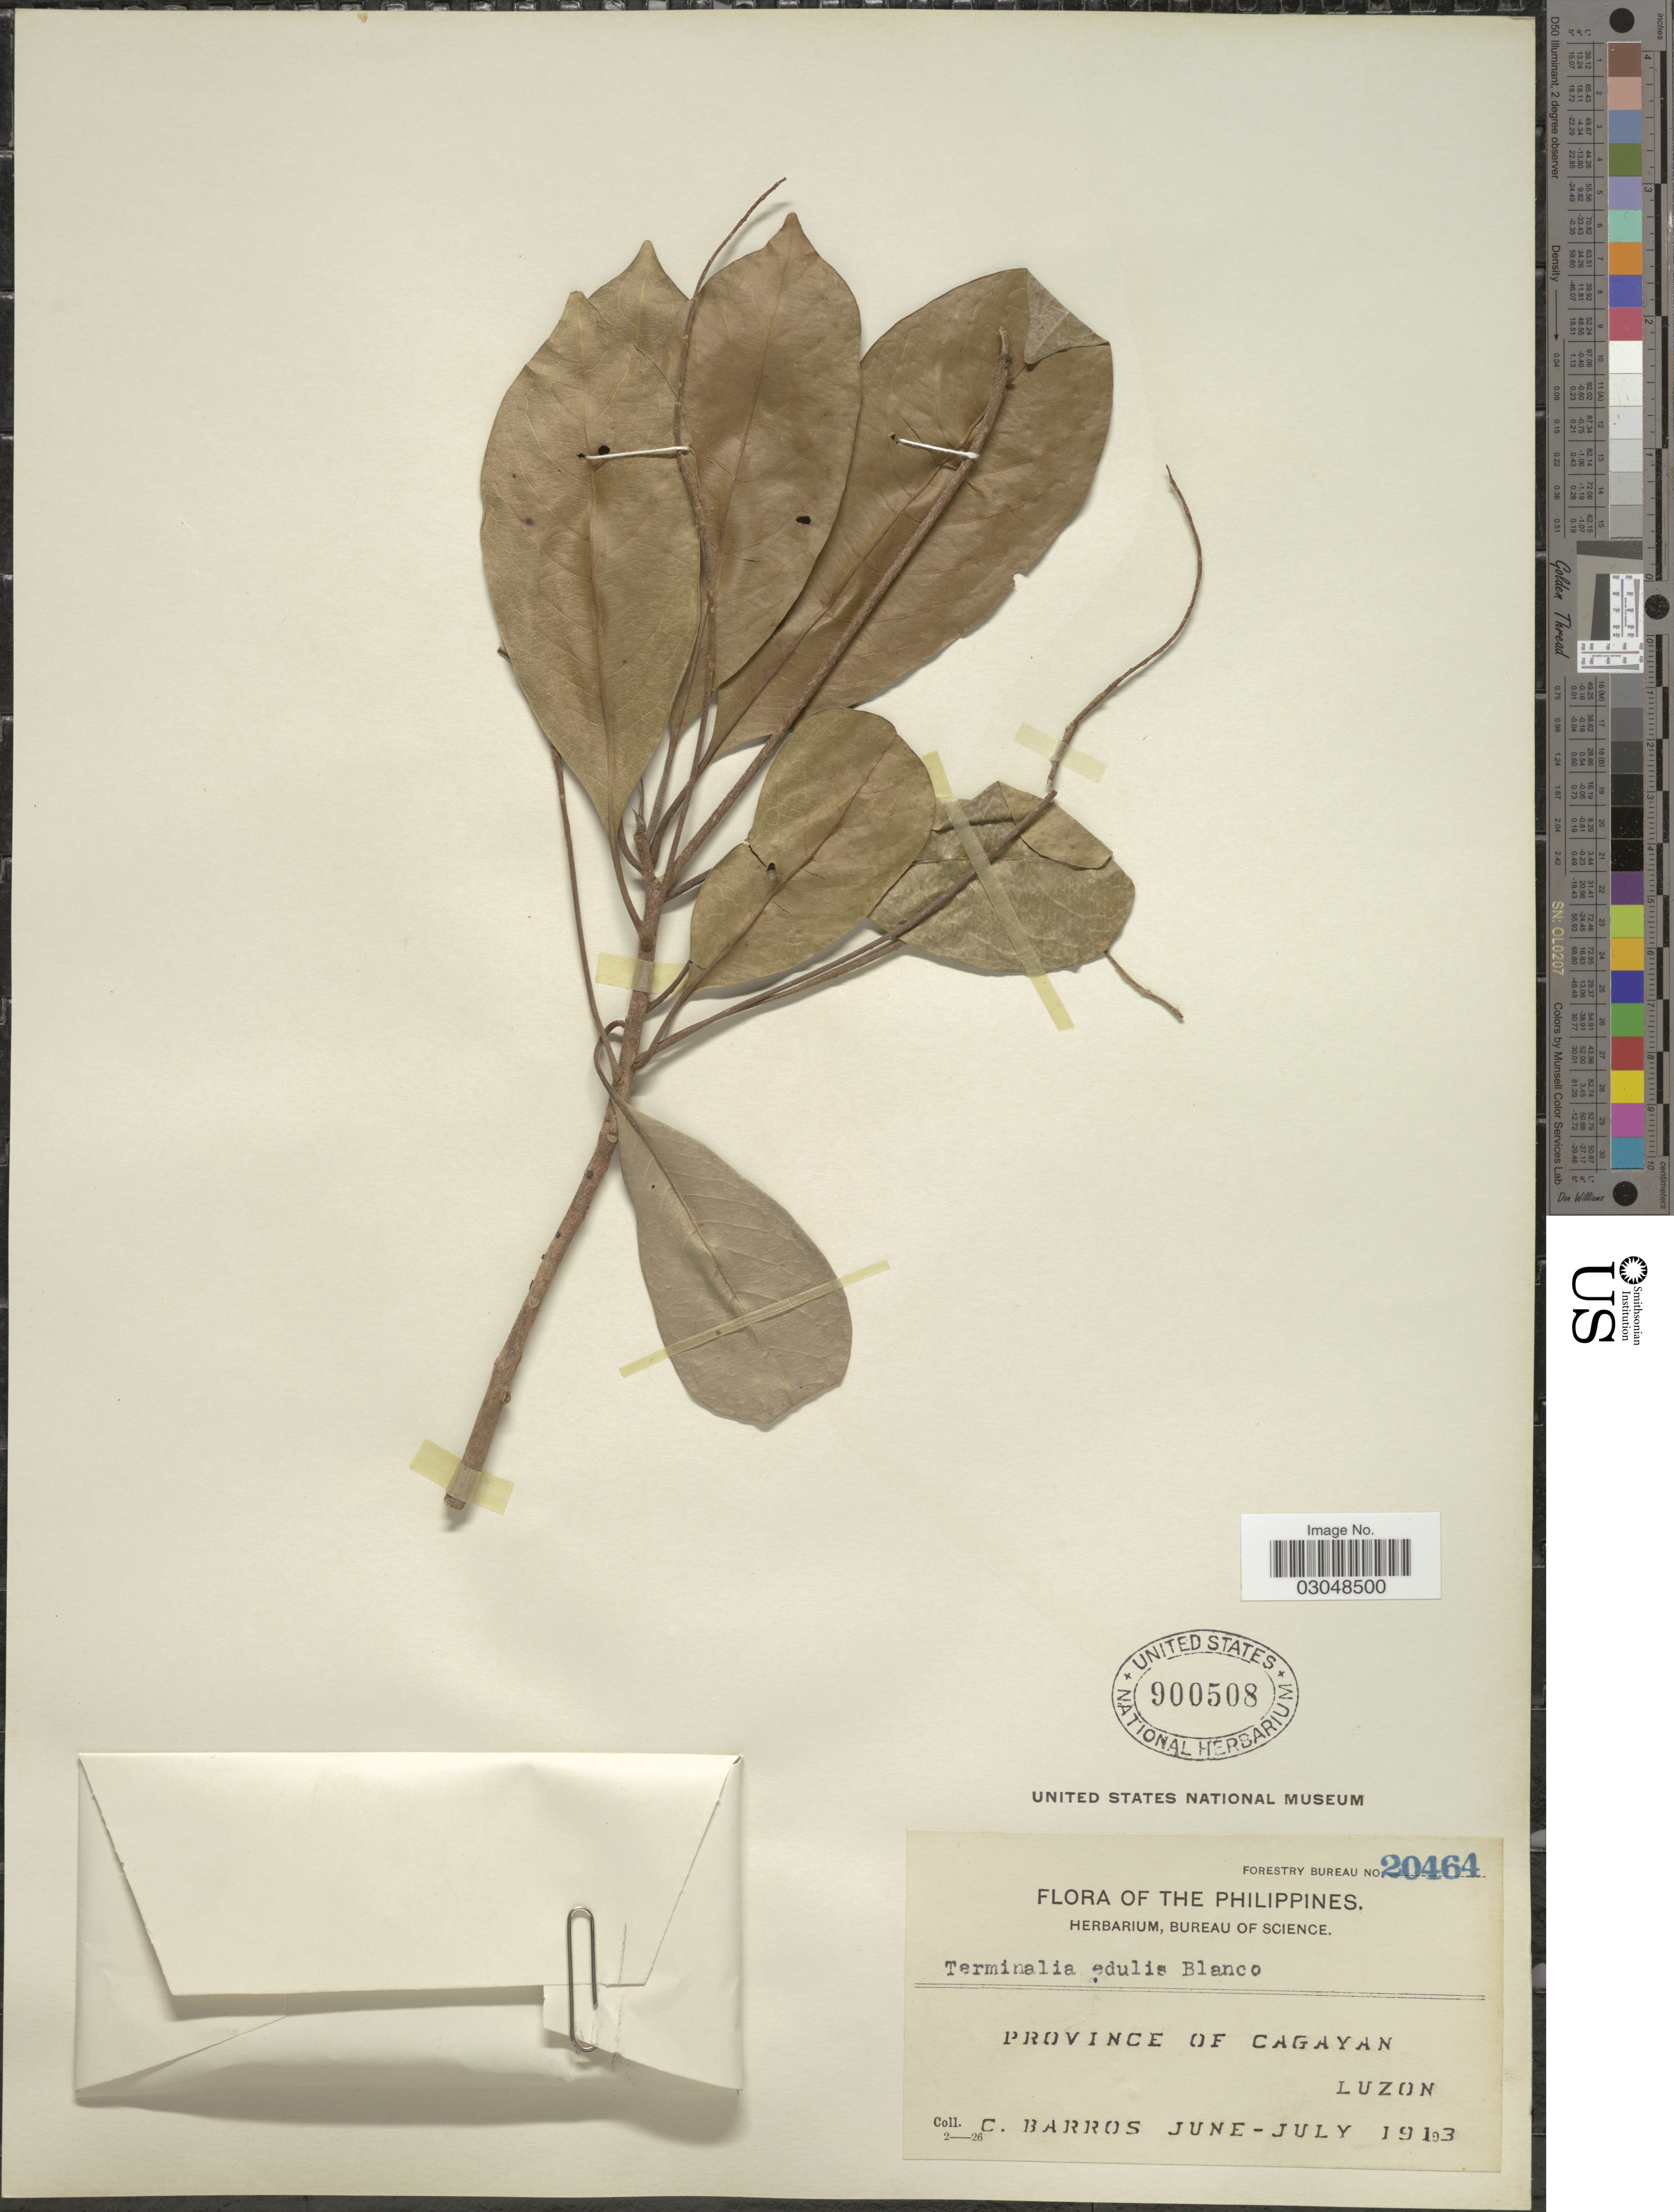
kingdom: Plantae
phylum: Tracheophyta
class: Magnoliopsida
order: Myrtales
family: Combretaceae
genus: Terminalia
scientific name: Terminalia microcarpa subsp. microcarpa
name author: Decne.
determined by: (US) Smithsonian Institution - National Museum of Natural History - Department of Botany (UNITED STATES)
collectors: C. Barros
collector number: Forestry Bureau 20464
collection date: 1913-06/1913-07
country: Philippines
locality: Province of Cagayan, Luzon.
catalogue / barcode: US 900508